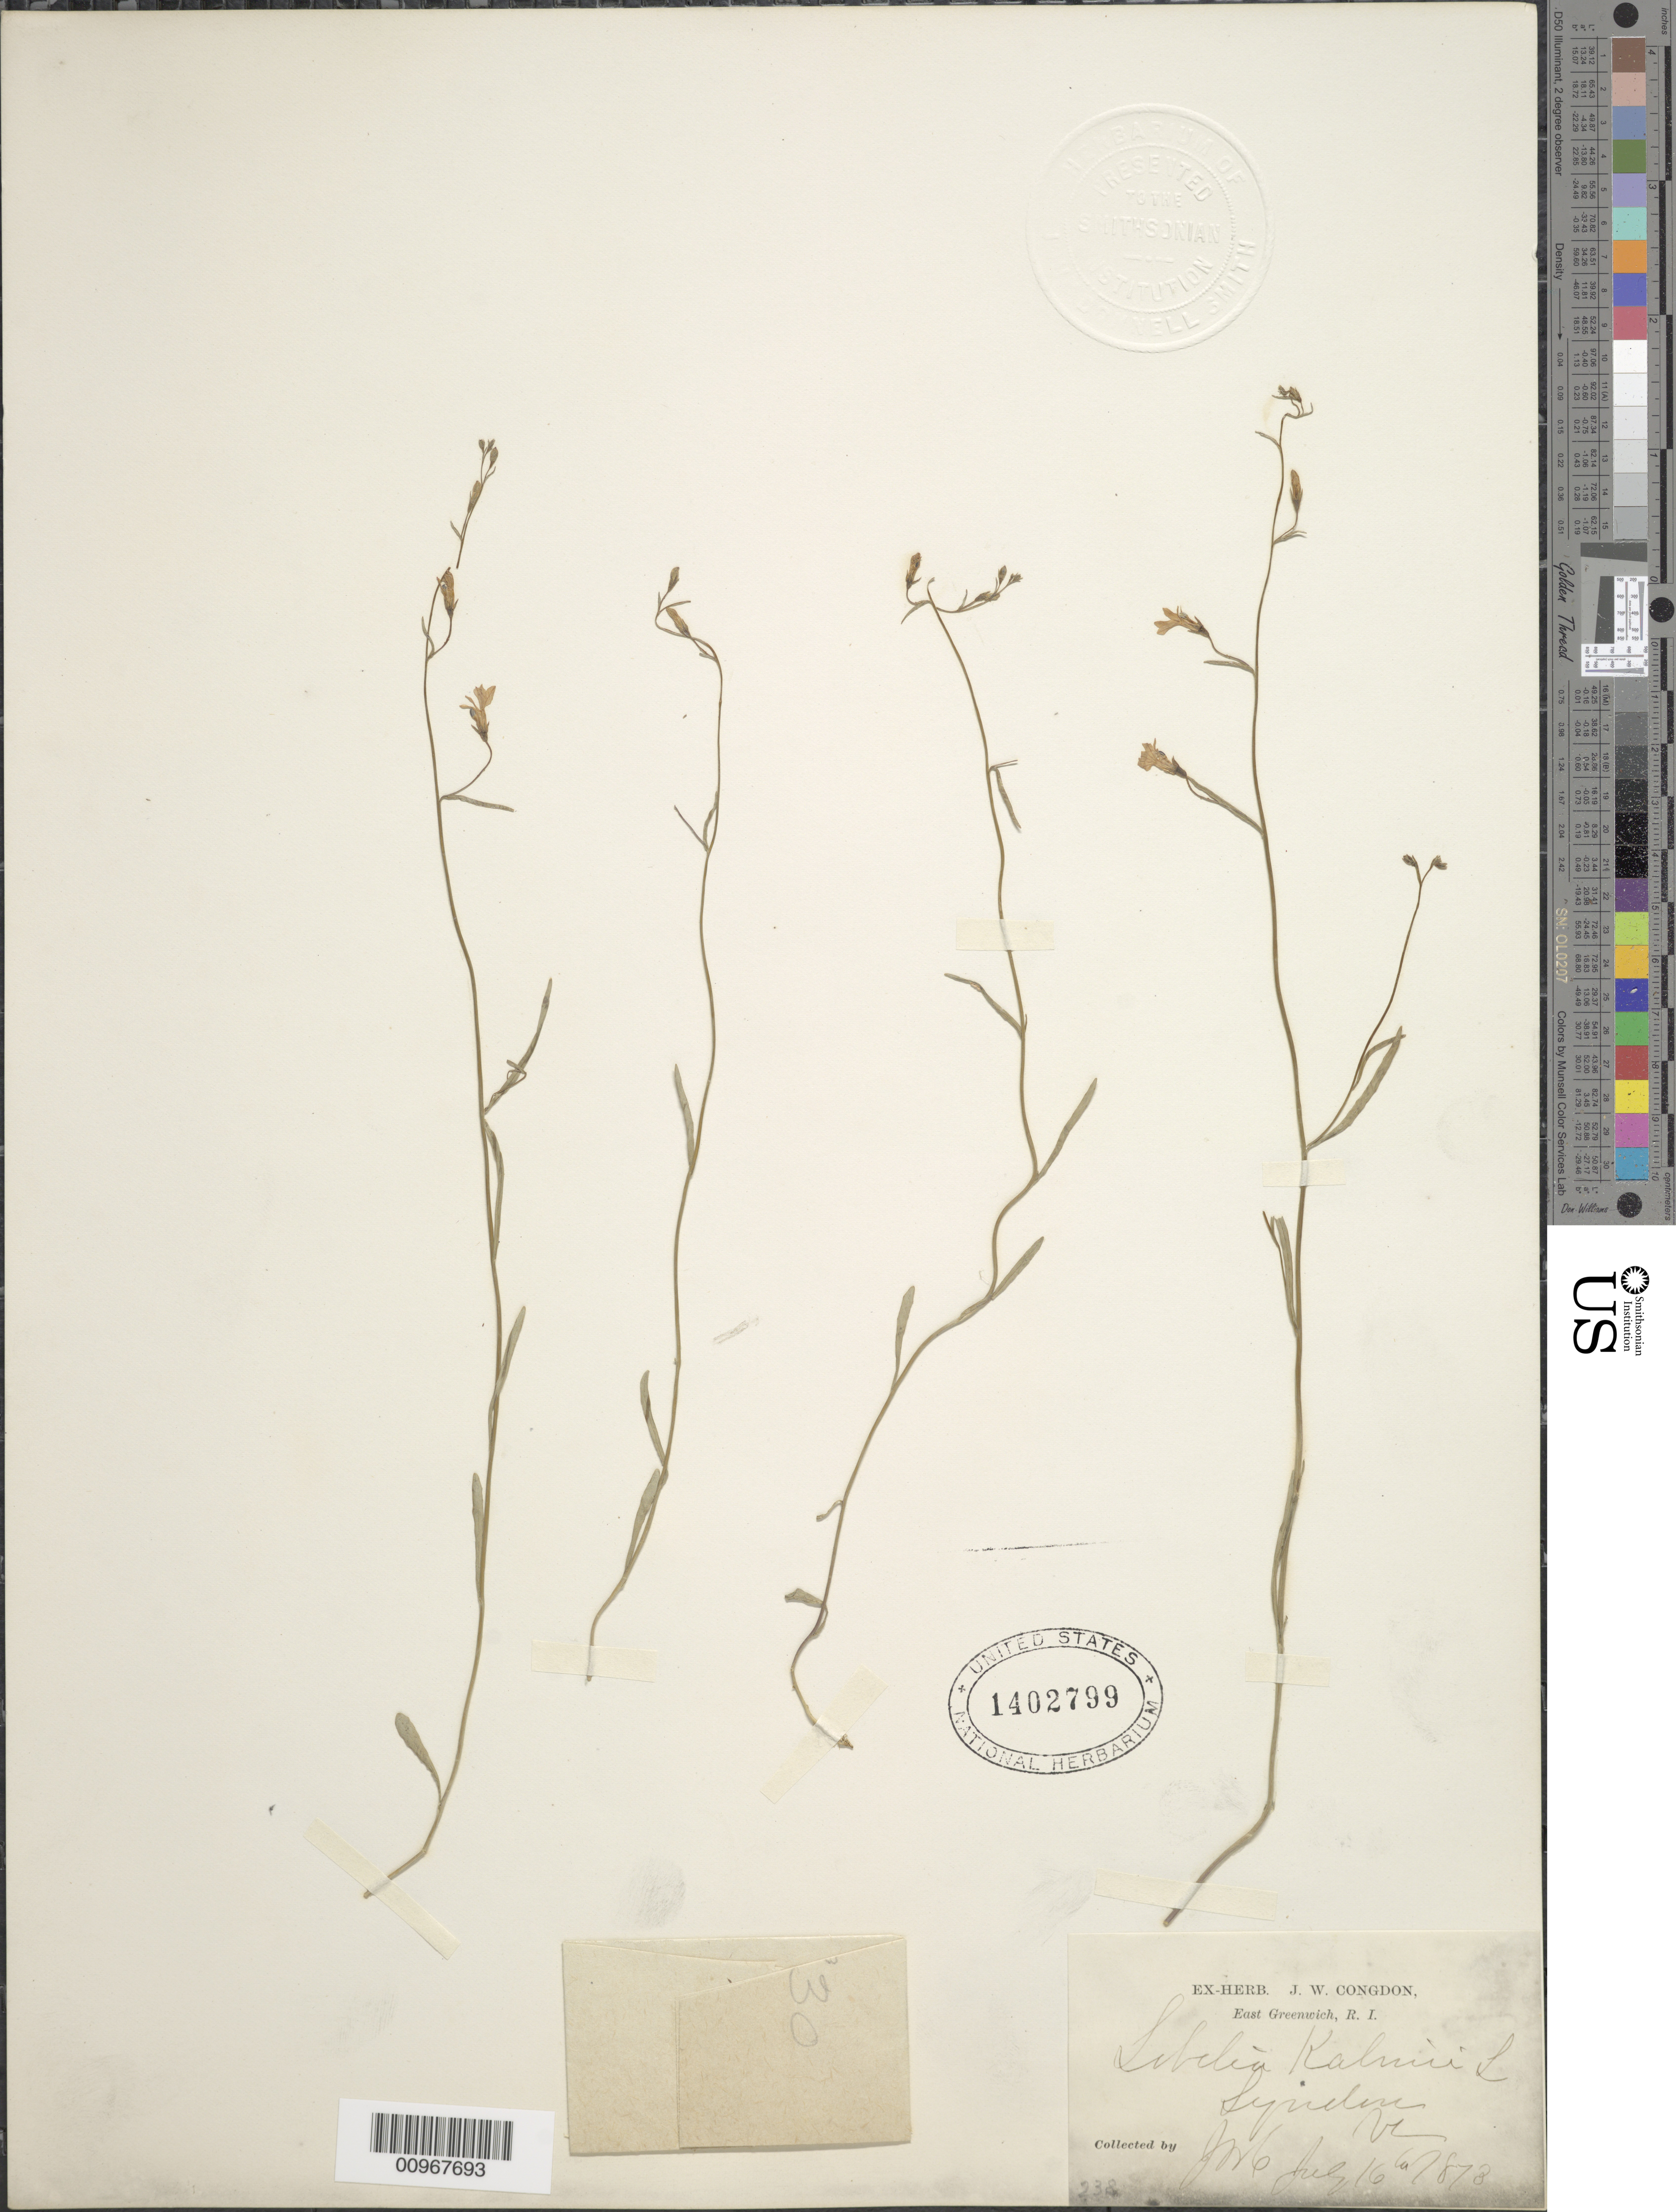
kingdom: Plantae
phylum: Tracheophyta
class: Magnoliopsida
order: Asterales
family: Campanulaceae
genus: Lobelia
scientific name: Lobelia kalmii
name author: L.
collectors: J. W. Congdon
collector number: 238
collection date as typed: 16 Jul 1873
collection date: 1873-07-16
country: United States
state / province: Vermont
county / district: Caledonia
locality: Lynden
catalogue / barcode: US 1402799